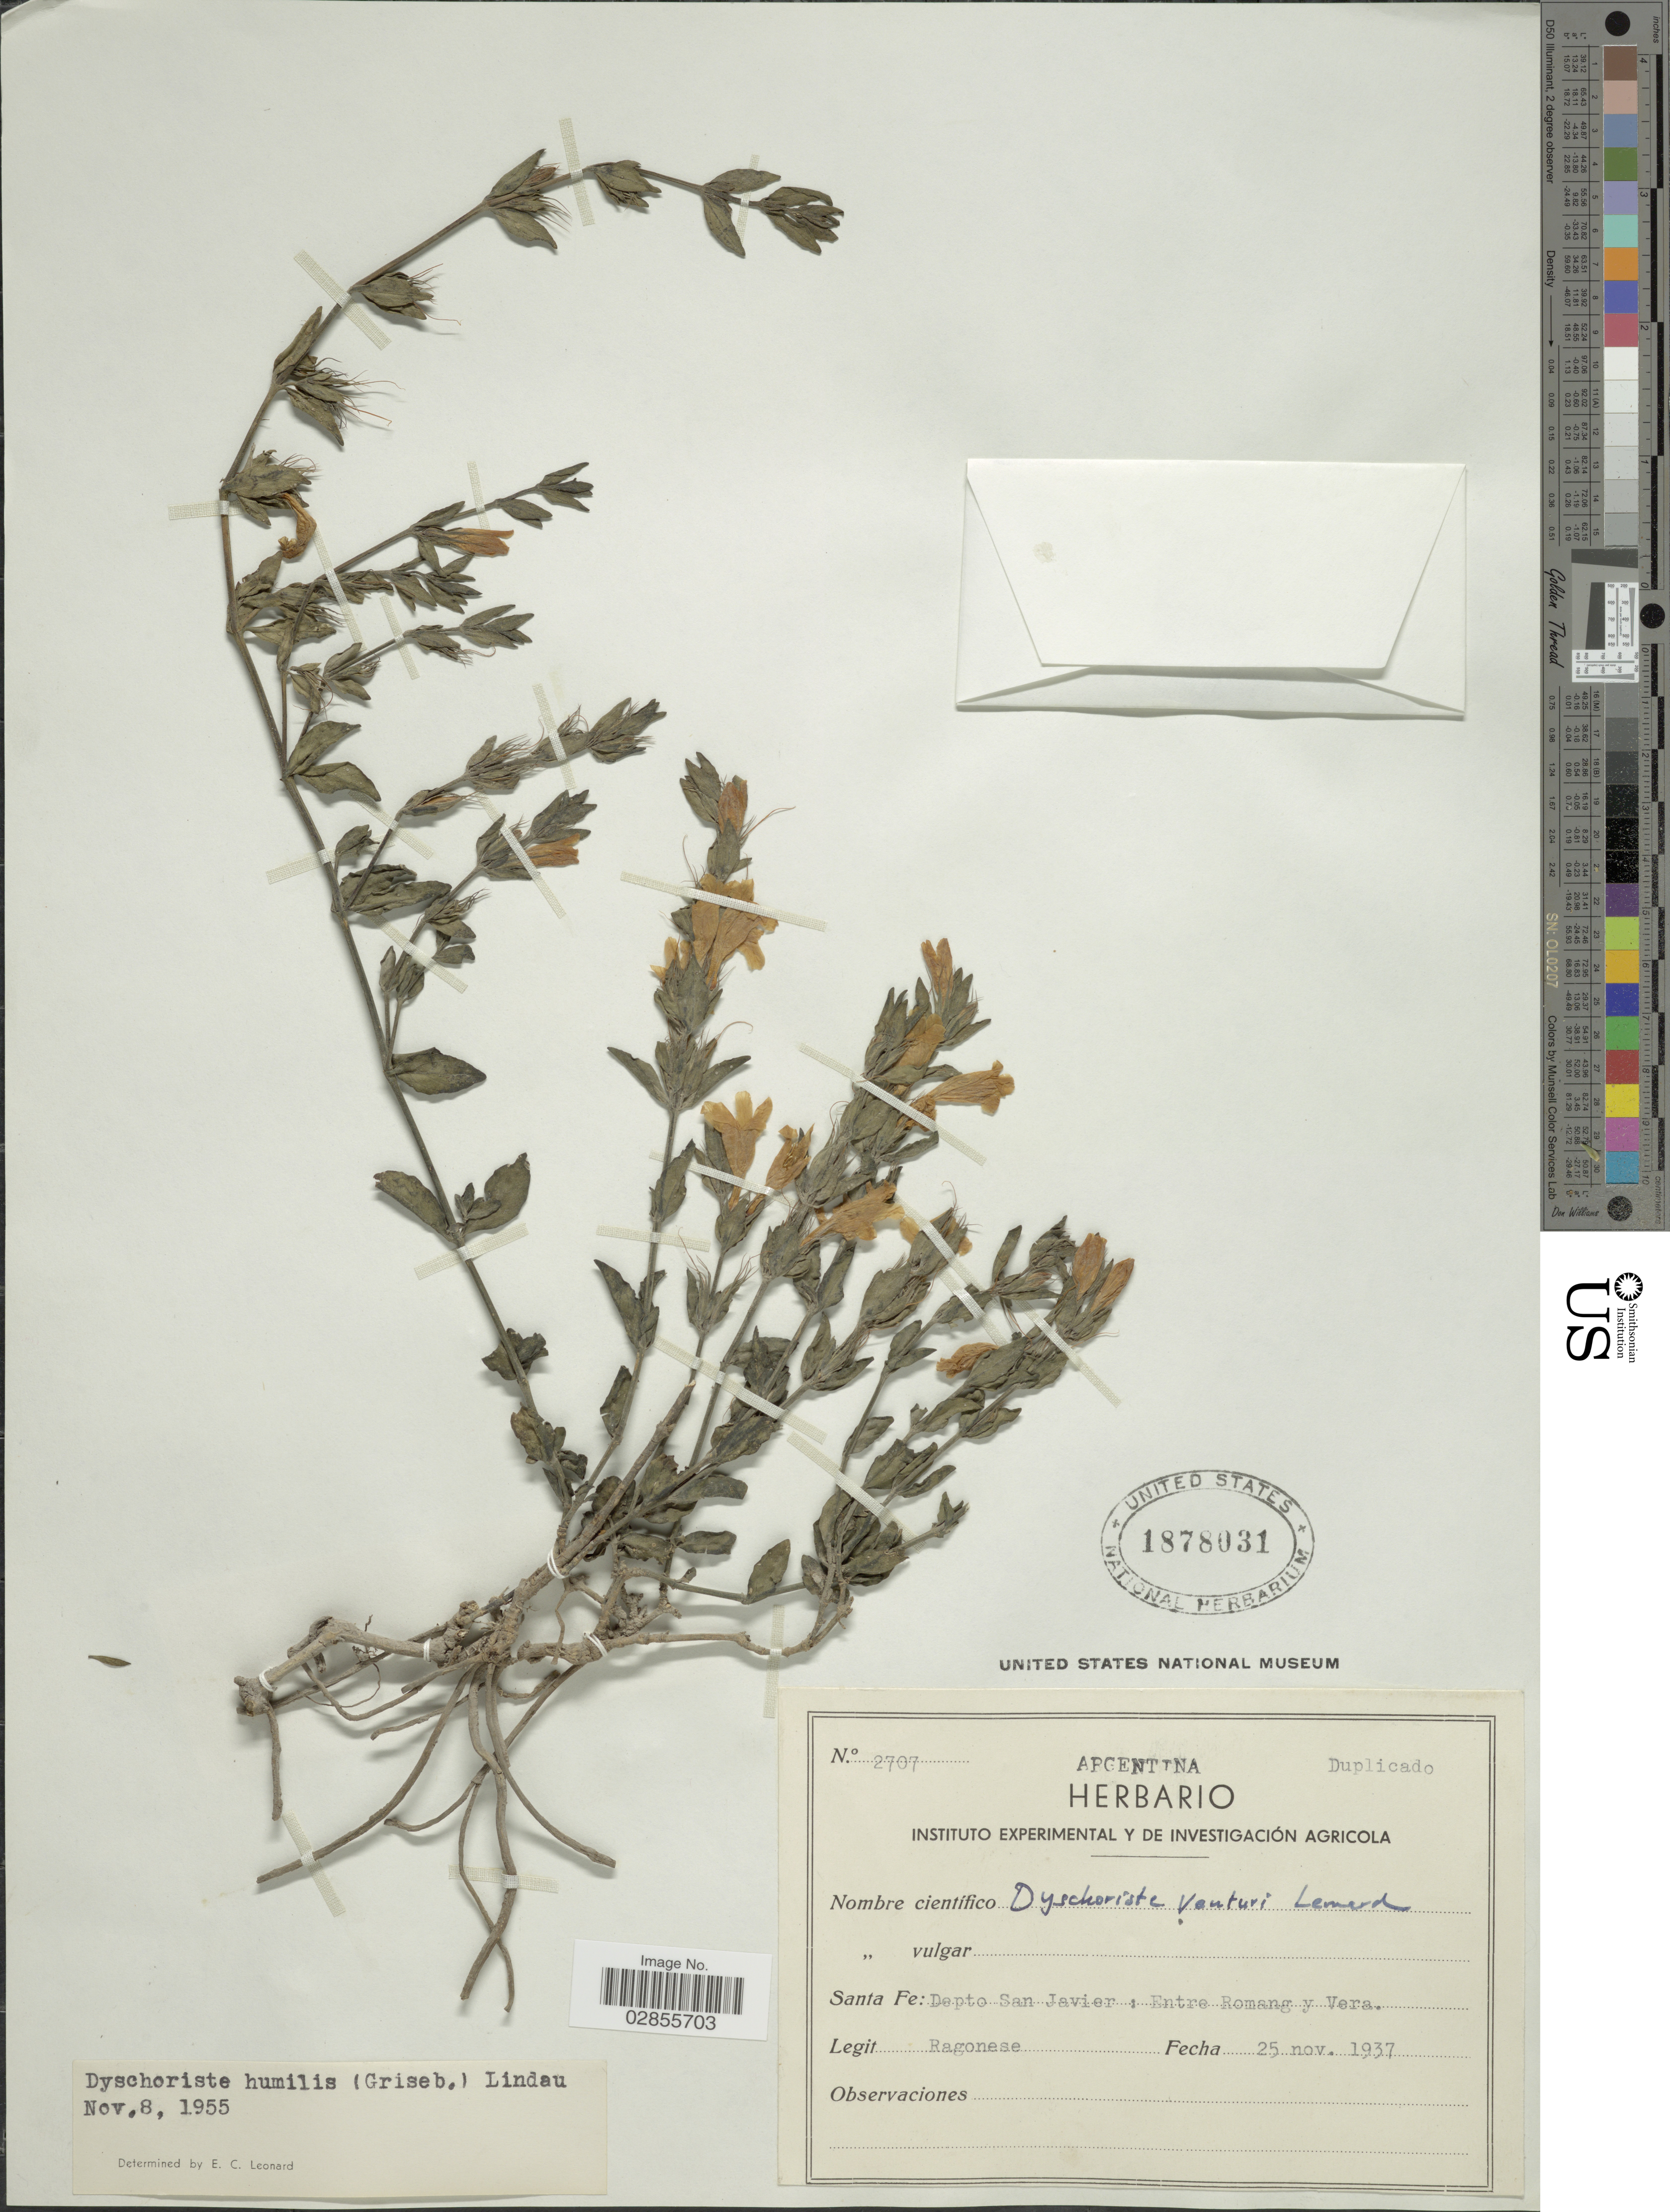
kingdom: Plantae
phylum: Tracheophyta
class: Magnoliopsida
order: Lamiales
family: Acanthaceae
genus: Dyschoriste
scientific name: Dyschoriste humilis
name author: Lindau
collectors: Ragonese, --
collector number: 2707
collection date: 1937-11-25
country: Argentina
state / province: Santa Fe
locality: Depto San Javier: Entre Romang y Vera.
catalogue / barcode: US 1878031